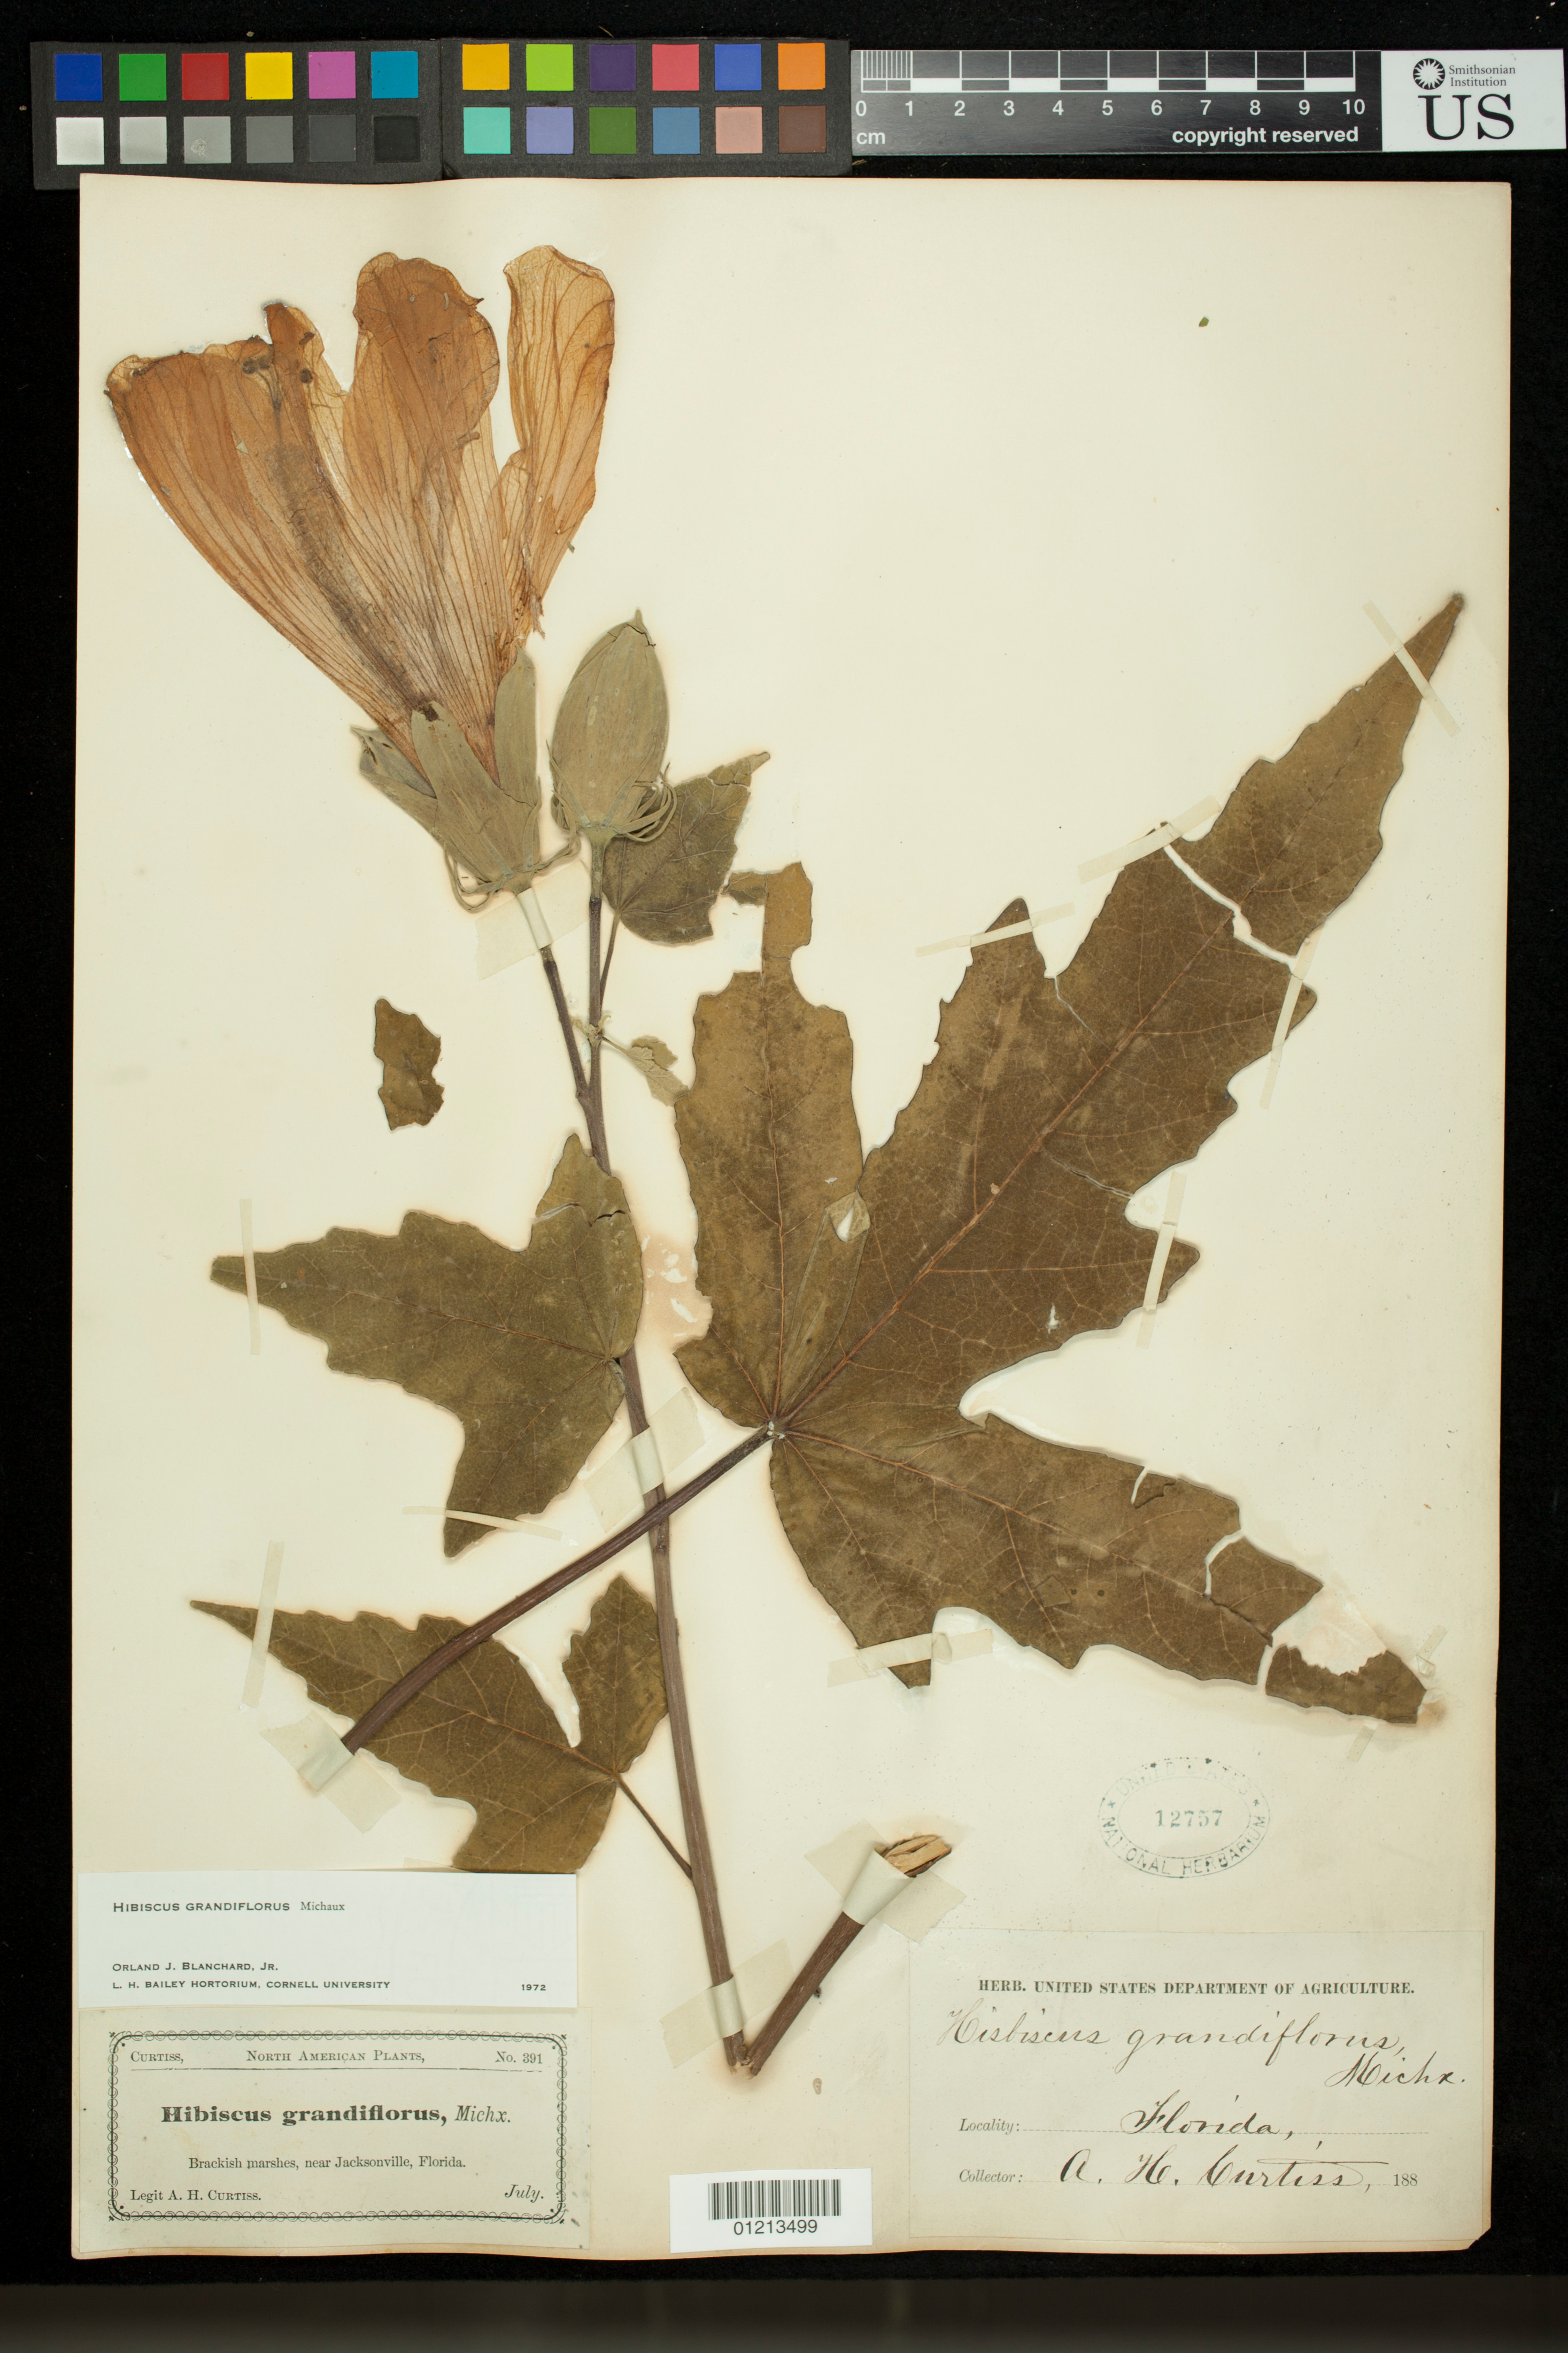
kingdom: Plantae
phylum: Tracheophyta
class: Magnoliopsida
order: Malvales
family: Malvaceae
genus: Hibiscus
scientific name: Hibiscus grandiflorus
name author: Michx.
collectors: A. H. Curtiss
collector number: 391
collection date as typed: Jul 188-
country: United States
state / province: Florida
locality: Brackish marshes, near Jacksonville, Florida.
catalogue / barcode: US 12757